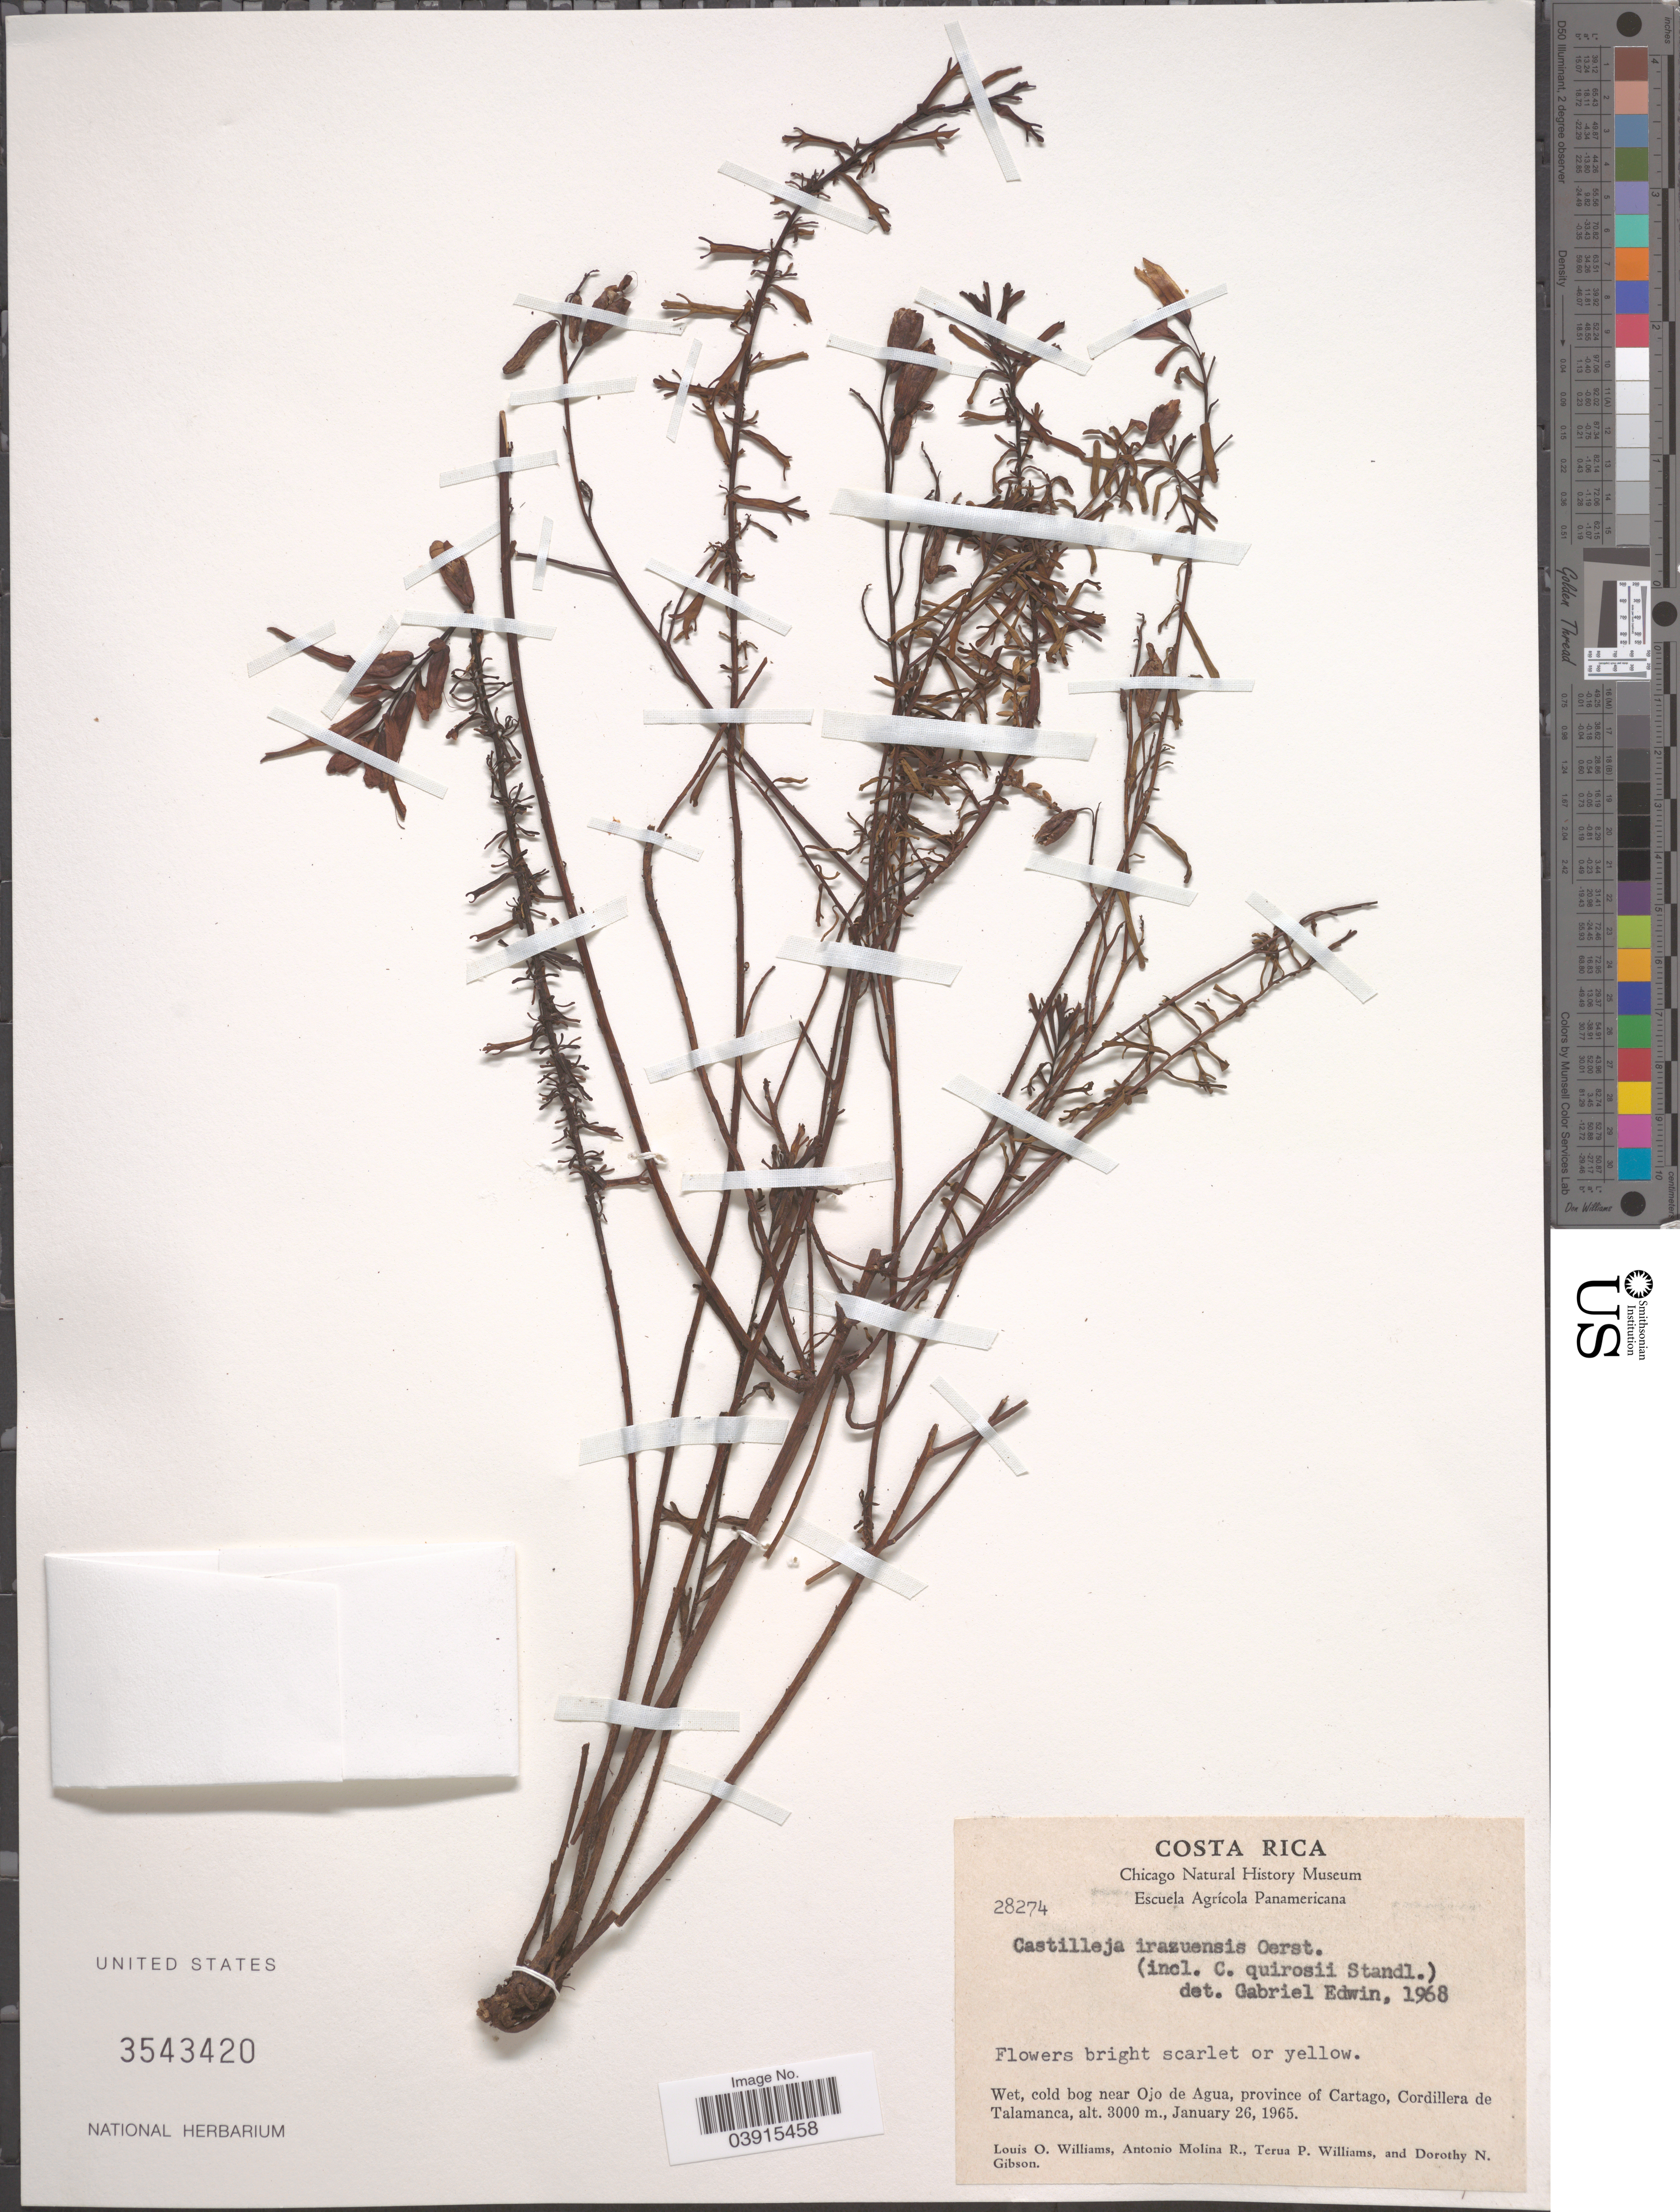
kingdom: Plantae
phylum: Tracheophyta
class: Magnoliopsida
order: Lamiales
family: Orobanchaceae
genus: Castilleja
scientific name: Castilleja quirosii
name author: Standl.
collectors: L. O. Williams, A. Molina R., T. Williams & D. N. Gibson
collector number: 28274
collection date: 1965-01-26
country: Costa Rica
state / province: Cartago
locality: Wet, cold bog near Ojo de Agua, Cordillera de Talamanca.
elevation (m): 3000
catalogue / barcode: US 3543420